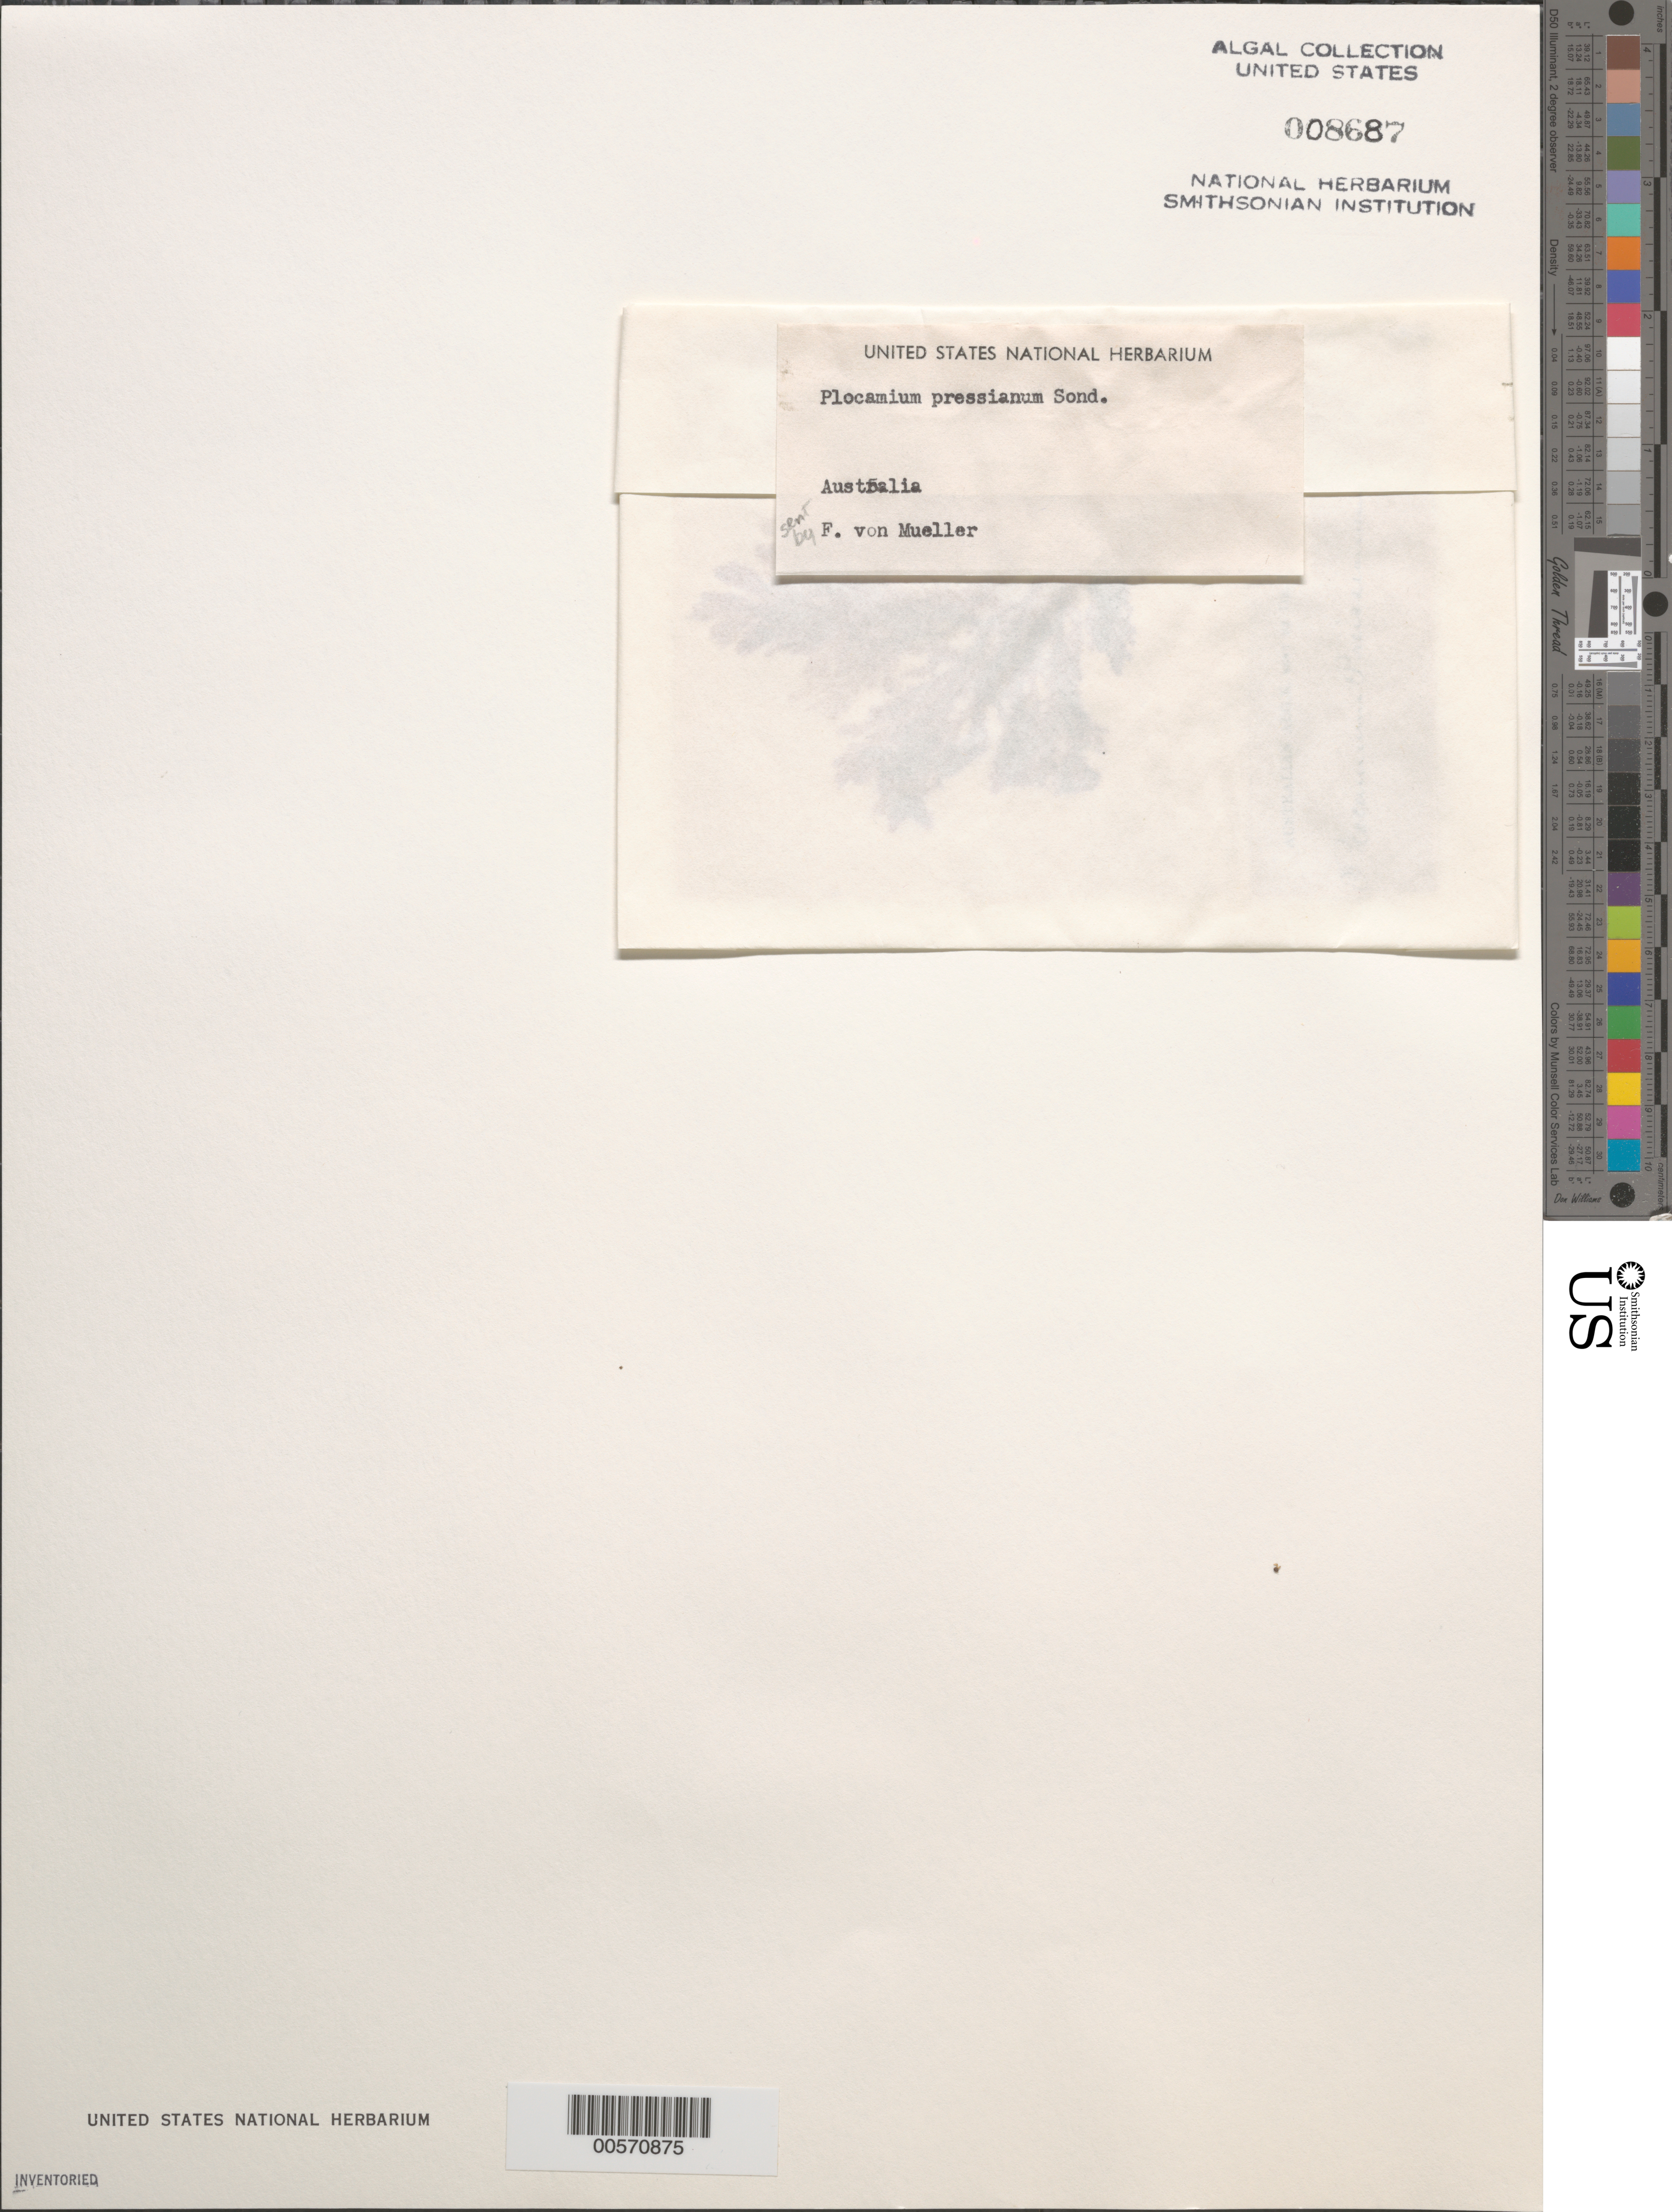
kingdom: Plantae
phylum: Rhodophyta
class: Florideophyceae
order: Plocamiales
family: Plocamiaceae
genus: Plocamium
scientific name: Plocamium preissianum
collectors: F. Mueller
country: Australia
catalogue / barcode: US 8687